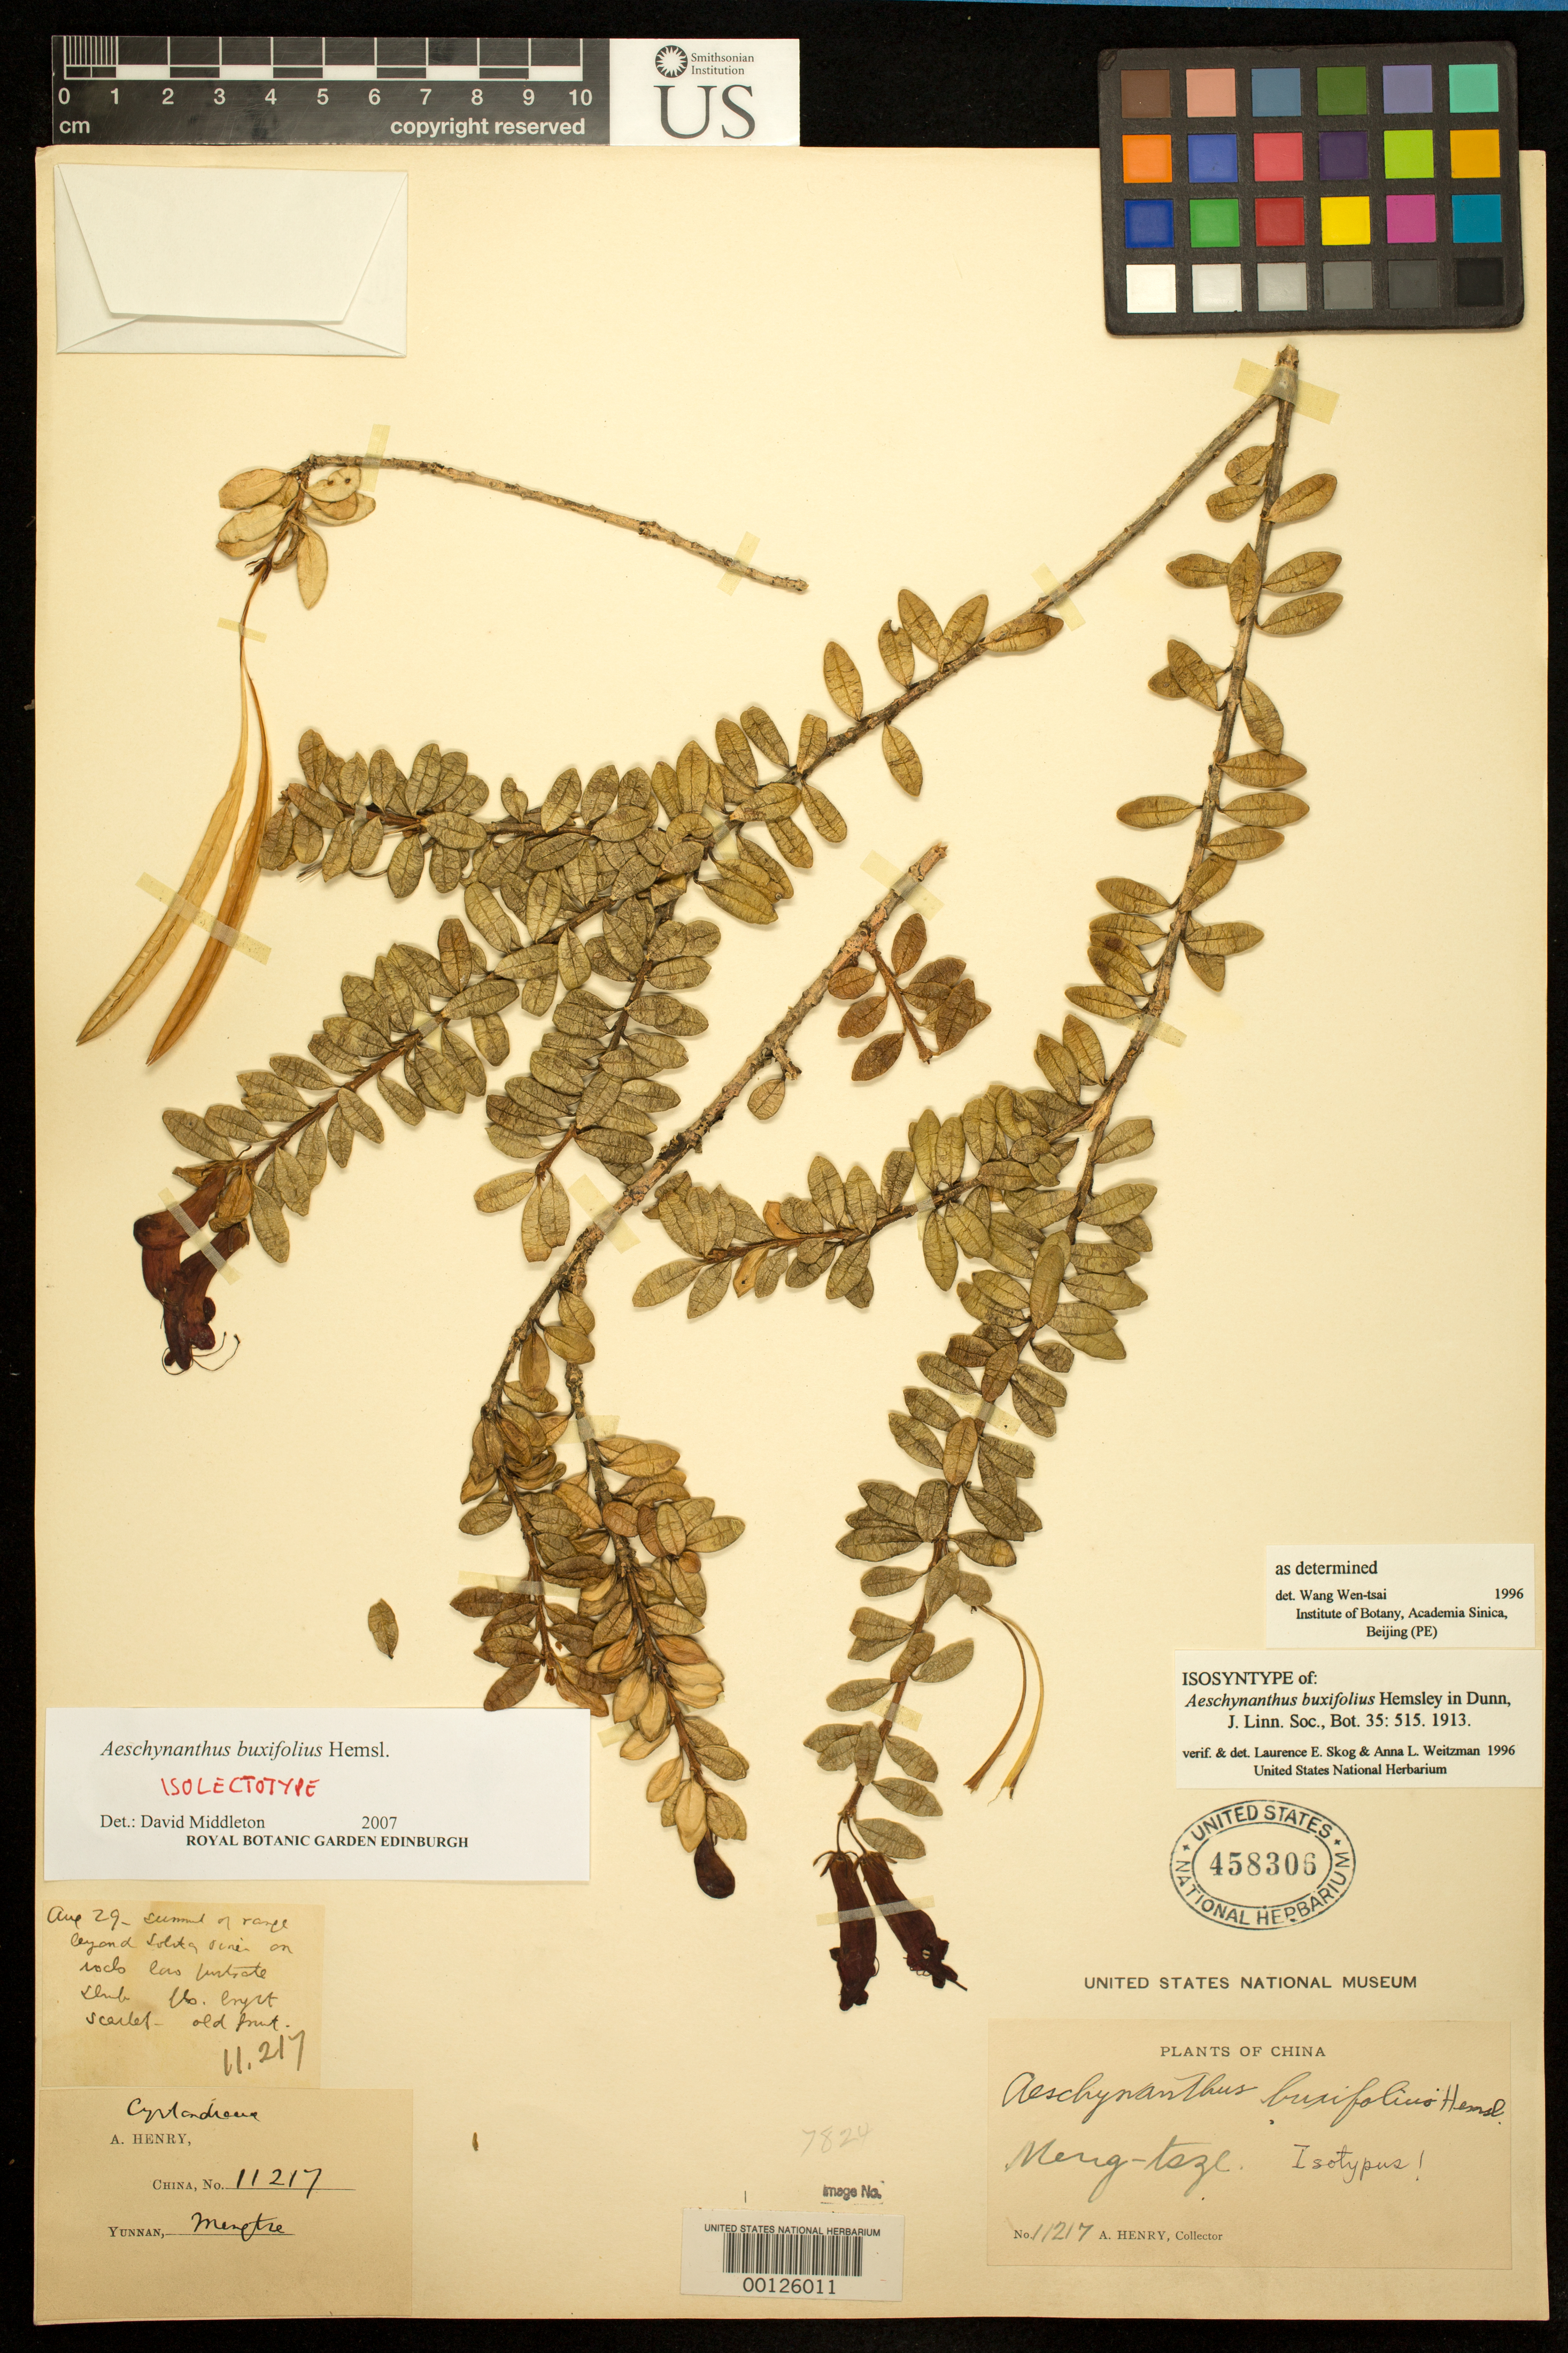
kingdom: Plantae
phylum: Tracheophyta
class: Magnoliopsida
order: Lamiales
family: Gesneriaceae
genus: Aeschynanthus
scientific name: Aeschynanthus buxifolius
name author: Hemsl.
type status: Isolectotype; Isosyntype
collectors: A. Henry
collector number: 11217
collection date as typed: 29 Aug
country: China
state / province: Yunnan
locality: Mengtze.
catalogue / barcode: US 458306